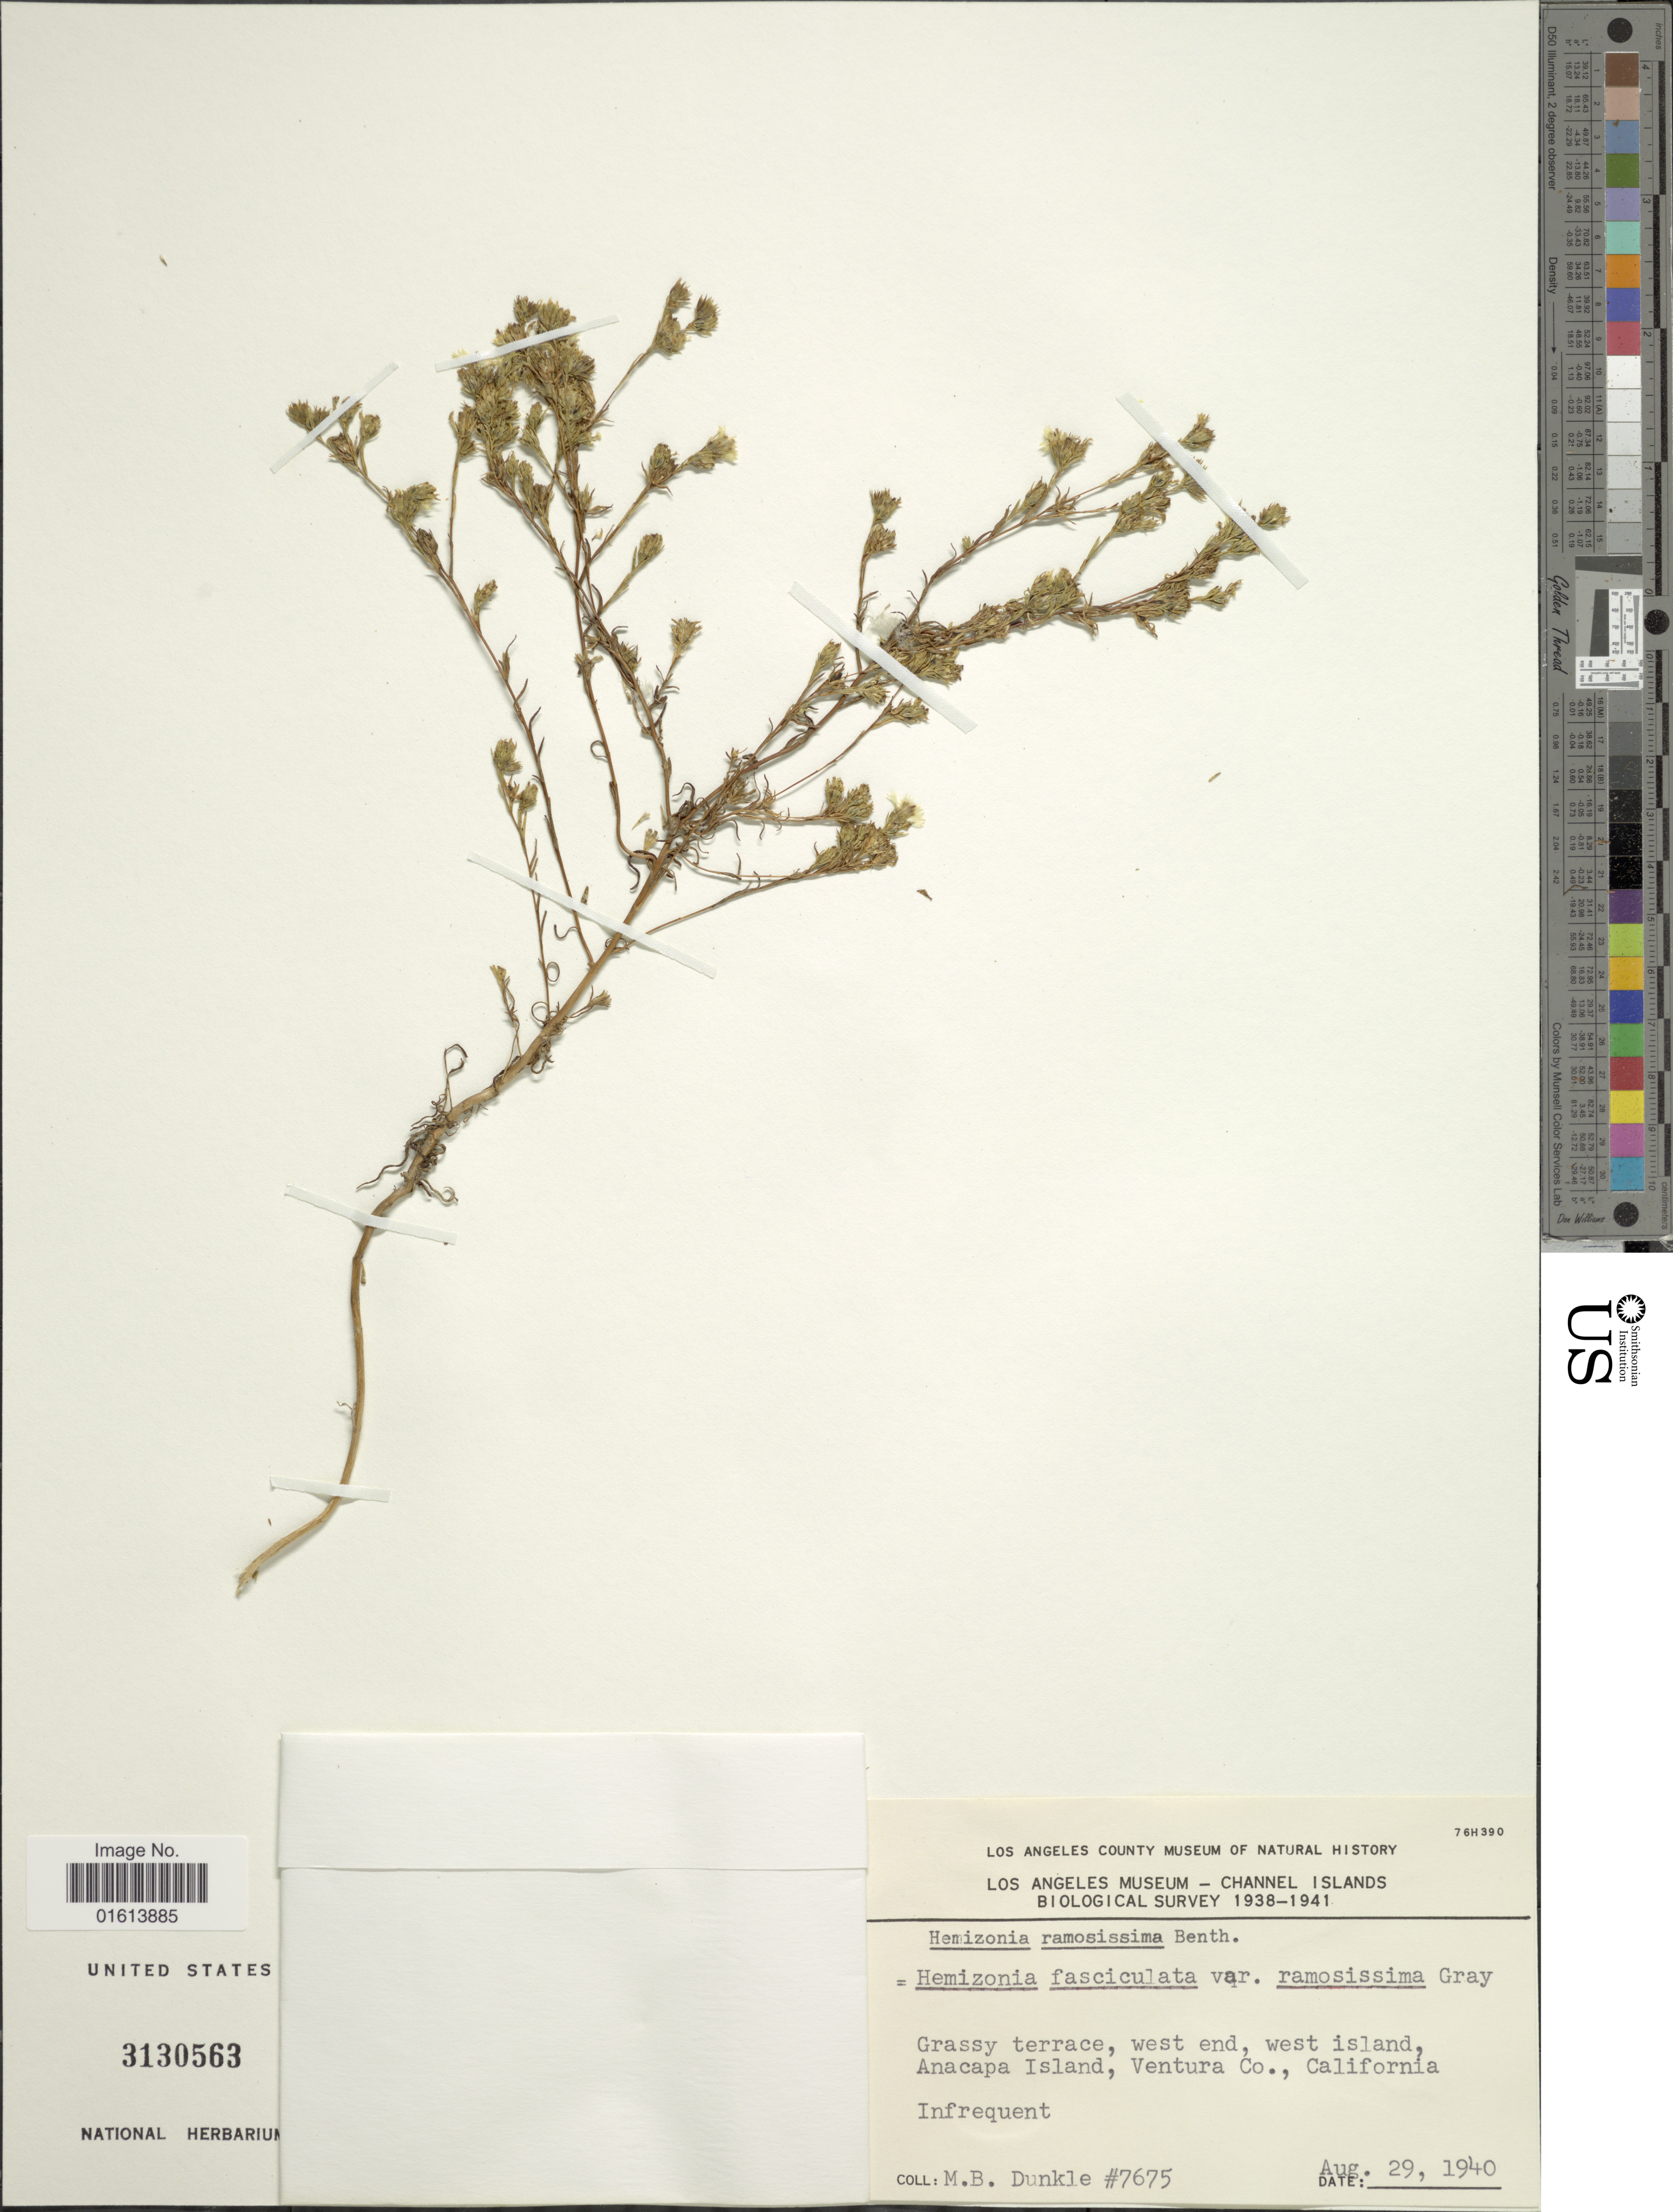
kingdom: Plantae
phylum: Tracheophyta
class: Magnoliopsida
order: Asterales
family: Asteraceae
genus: Hemizonia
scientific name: Hemizonia fasciculata subsp. ramosissima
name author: (Benth.) D.D. Keck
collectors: M. Dunkle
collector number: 7675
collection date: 1940-08-29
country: United States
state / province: California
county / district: Ventura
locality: Grassy terrace, west end, west island, Anacapa Island, Ventura Co., California.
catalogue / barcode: US 3130563